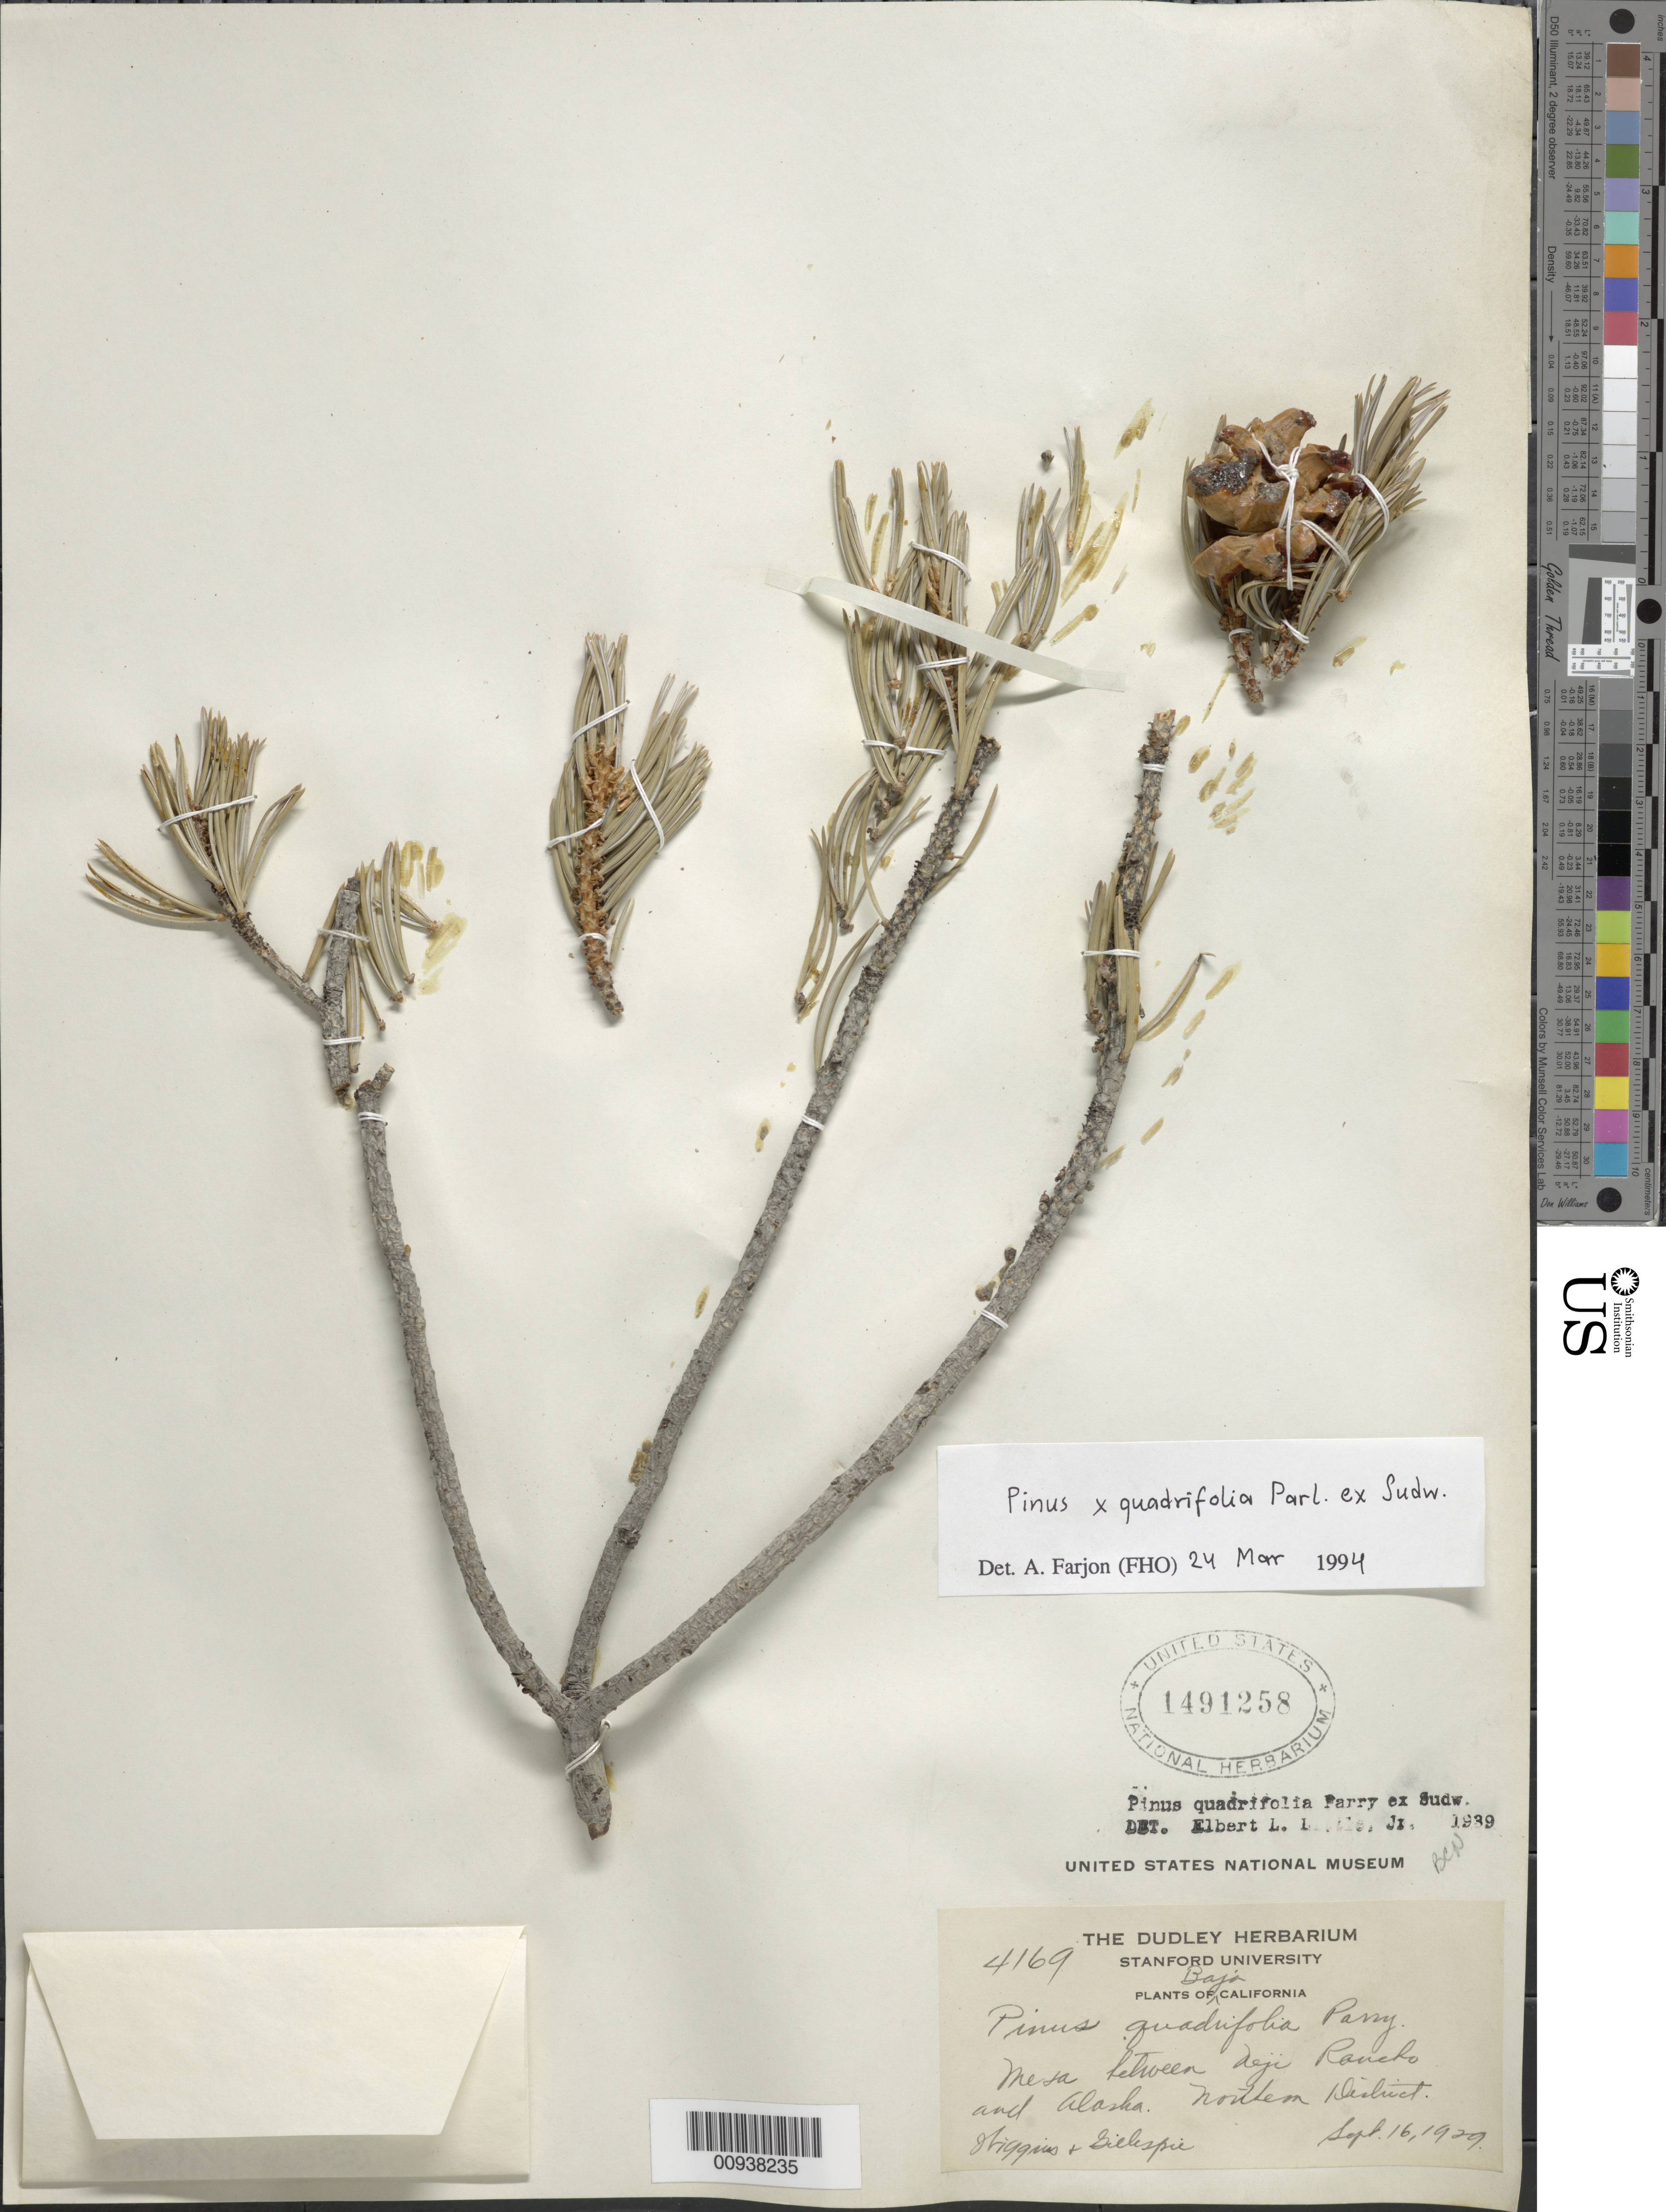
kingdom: Plantae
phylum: Tracheophyta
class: Pinopsida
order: Pinales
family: Pinaceae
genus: Pinus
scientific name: Pinus x quadrifolia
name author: Parl. ex Sudw.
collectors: -- Wiggins & -- Gillespie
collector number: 4169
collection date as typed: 16 Sep 1929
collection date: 1929-09-16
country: Mexico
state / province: Baja California Norte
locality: Mesa between Neji Rancho and Alaska. Baja California, Northern District.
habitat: Mesa.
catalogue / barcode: US 1491258